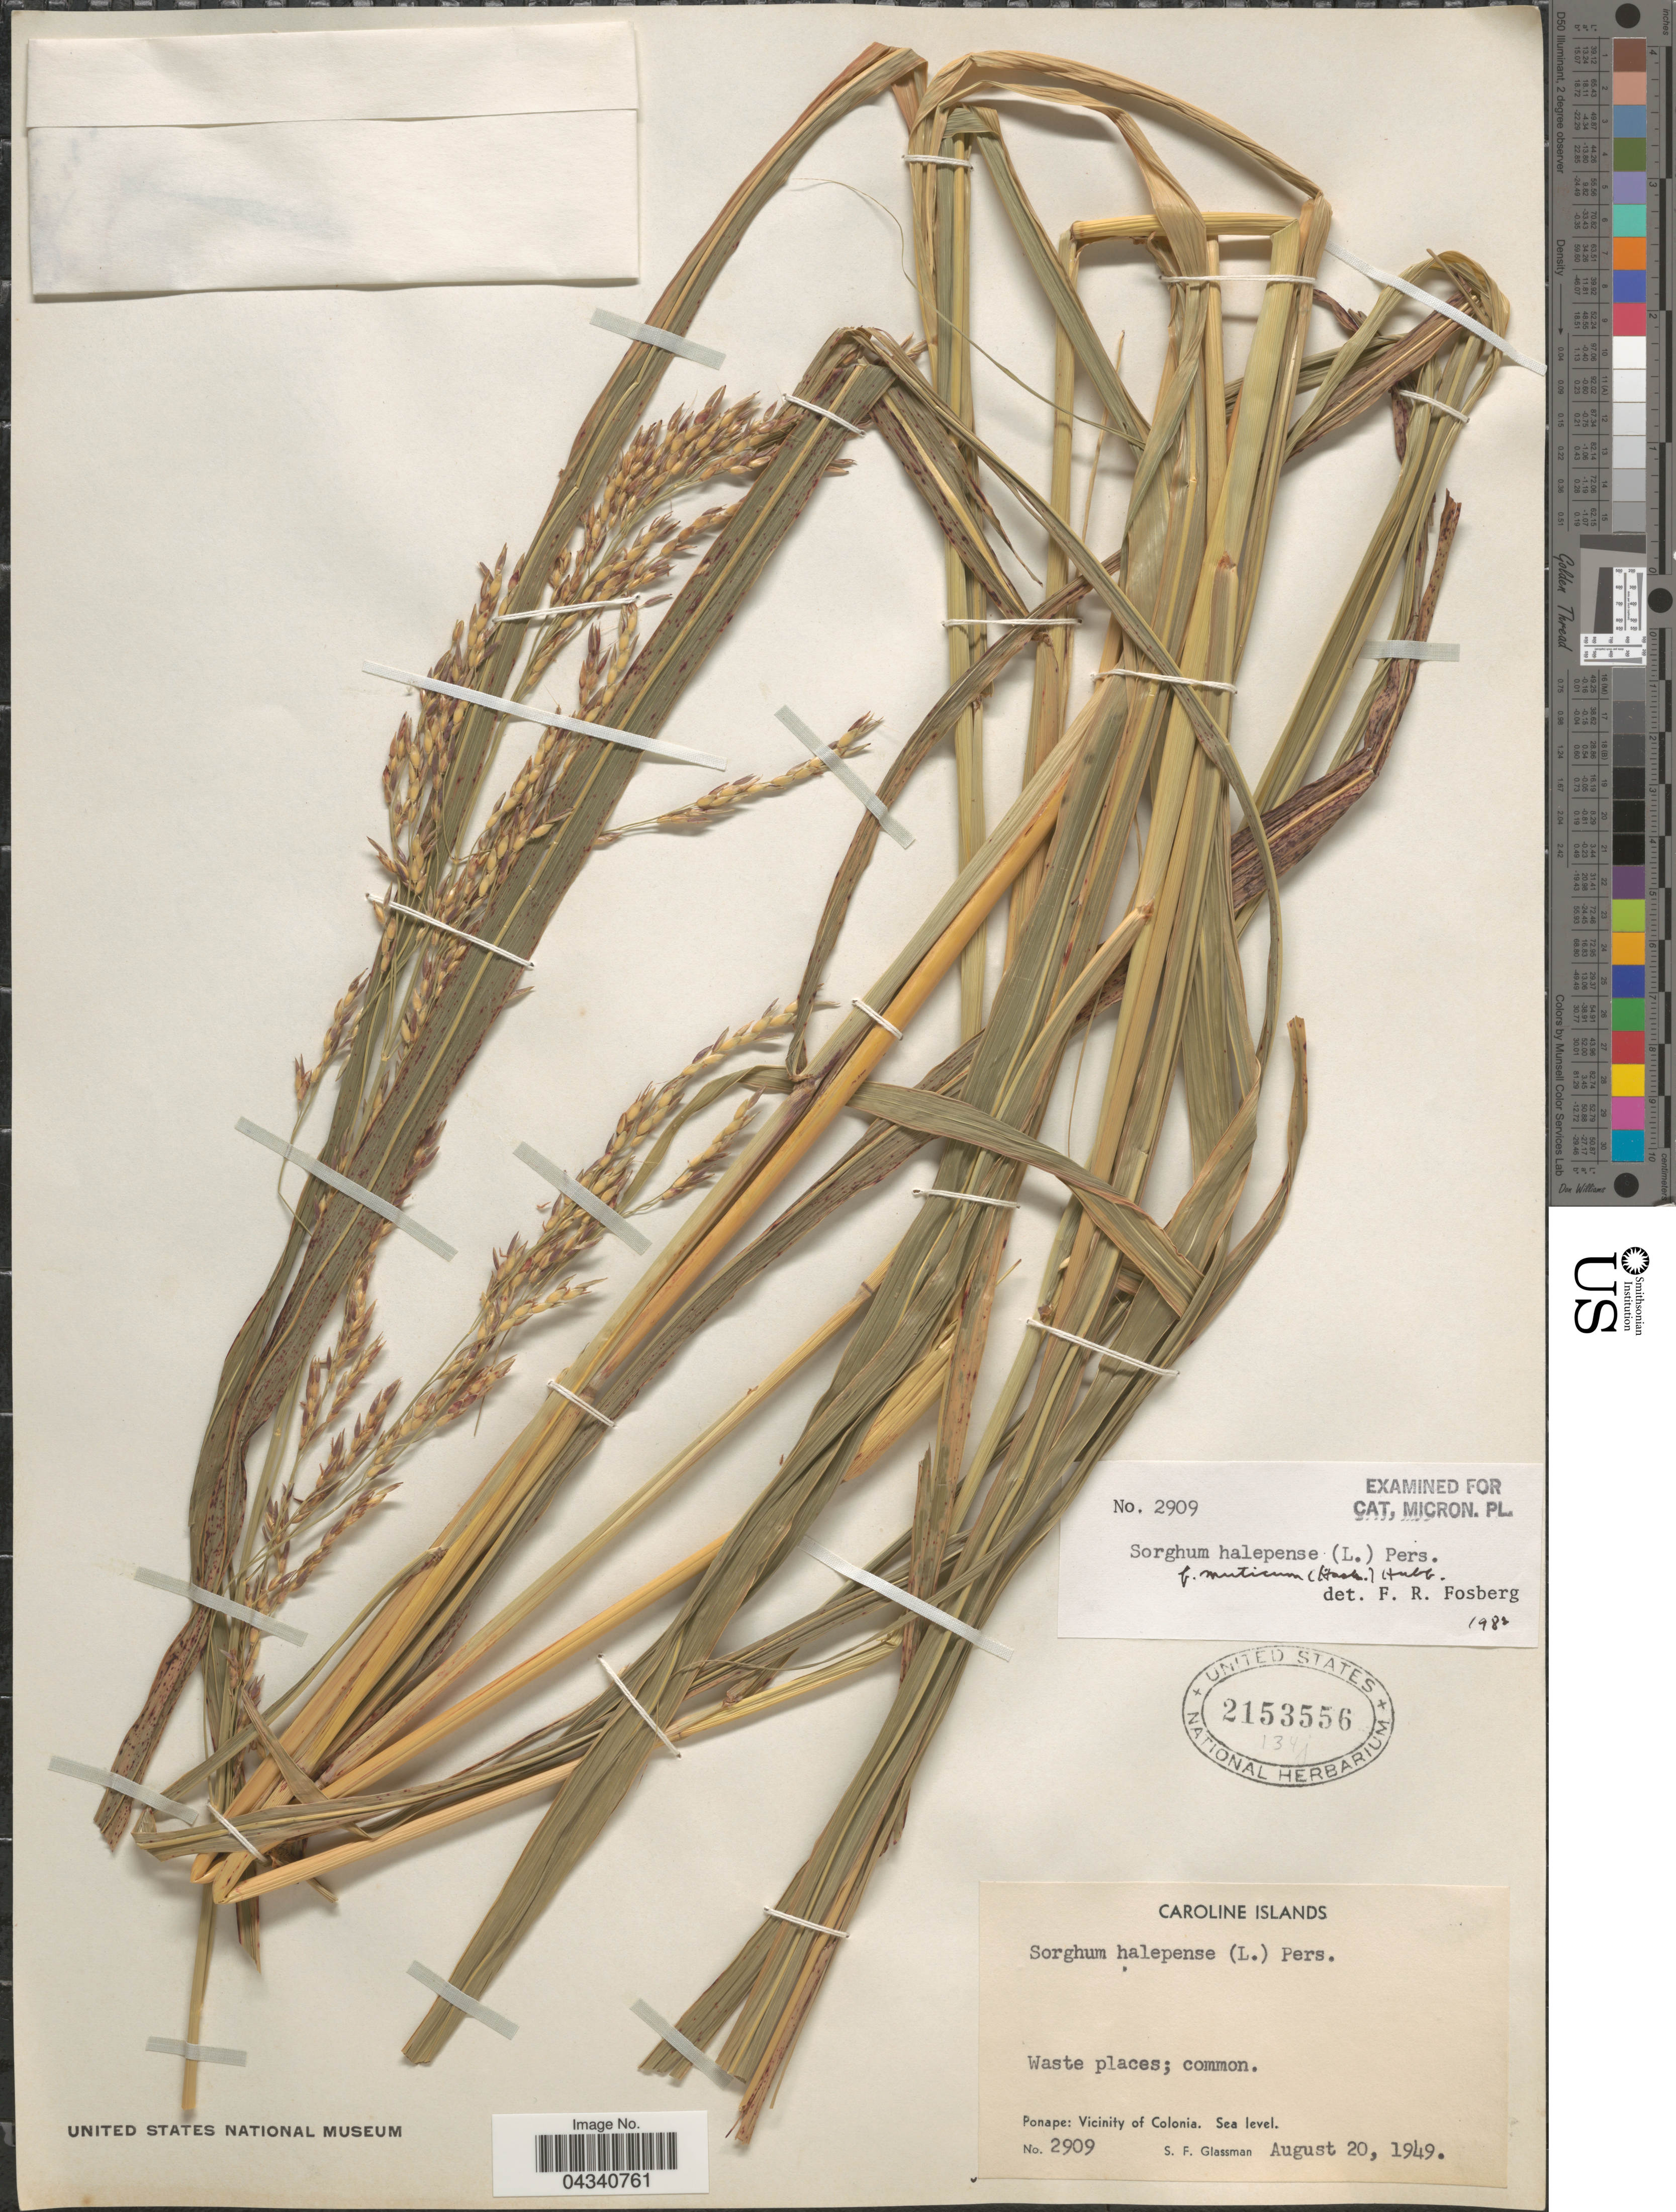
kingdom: Plantae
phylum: Tracheophyta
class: Liliopsida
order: Poales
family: Poaceae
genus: Sorghum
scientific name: Sorghum halepense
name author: (L.) Pers.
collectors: S. F. Glassman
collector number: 2909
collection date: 1949-08-20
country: Micronesia, Federated States of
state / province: Pohnpei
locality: Caroline Islands. Ponape: Vicinity of Colonia.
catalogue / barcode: US 2153556